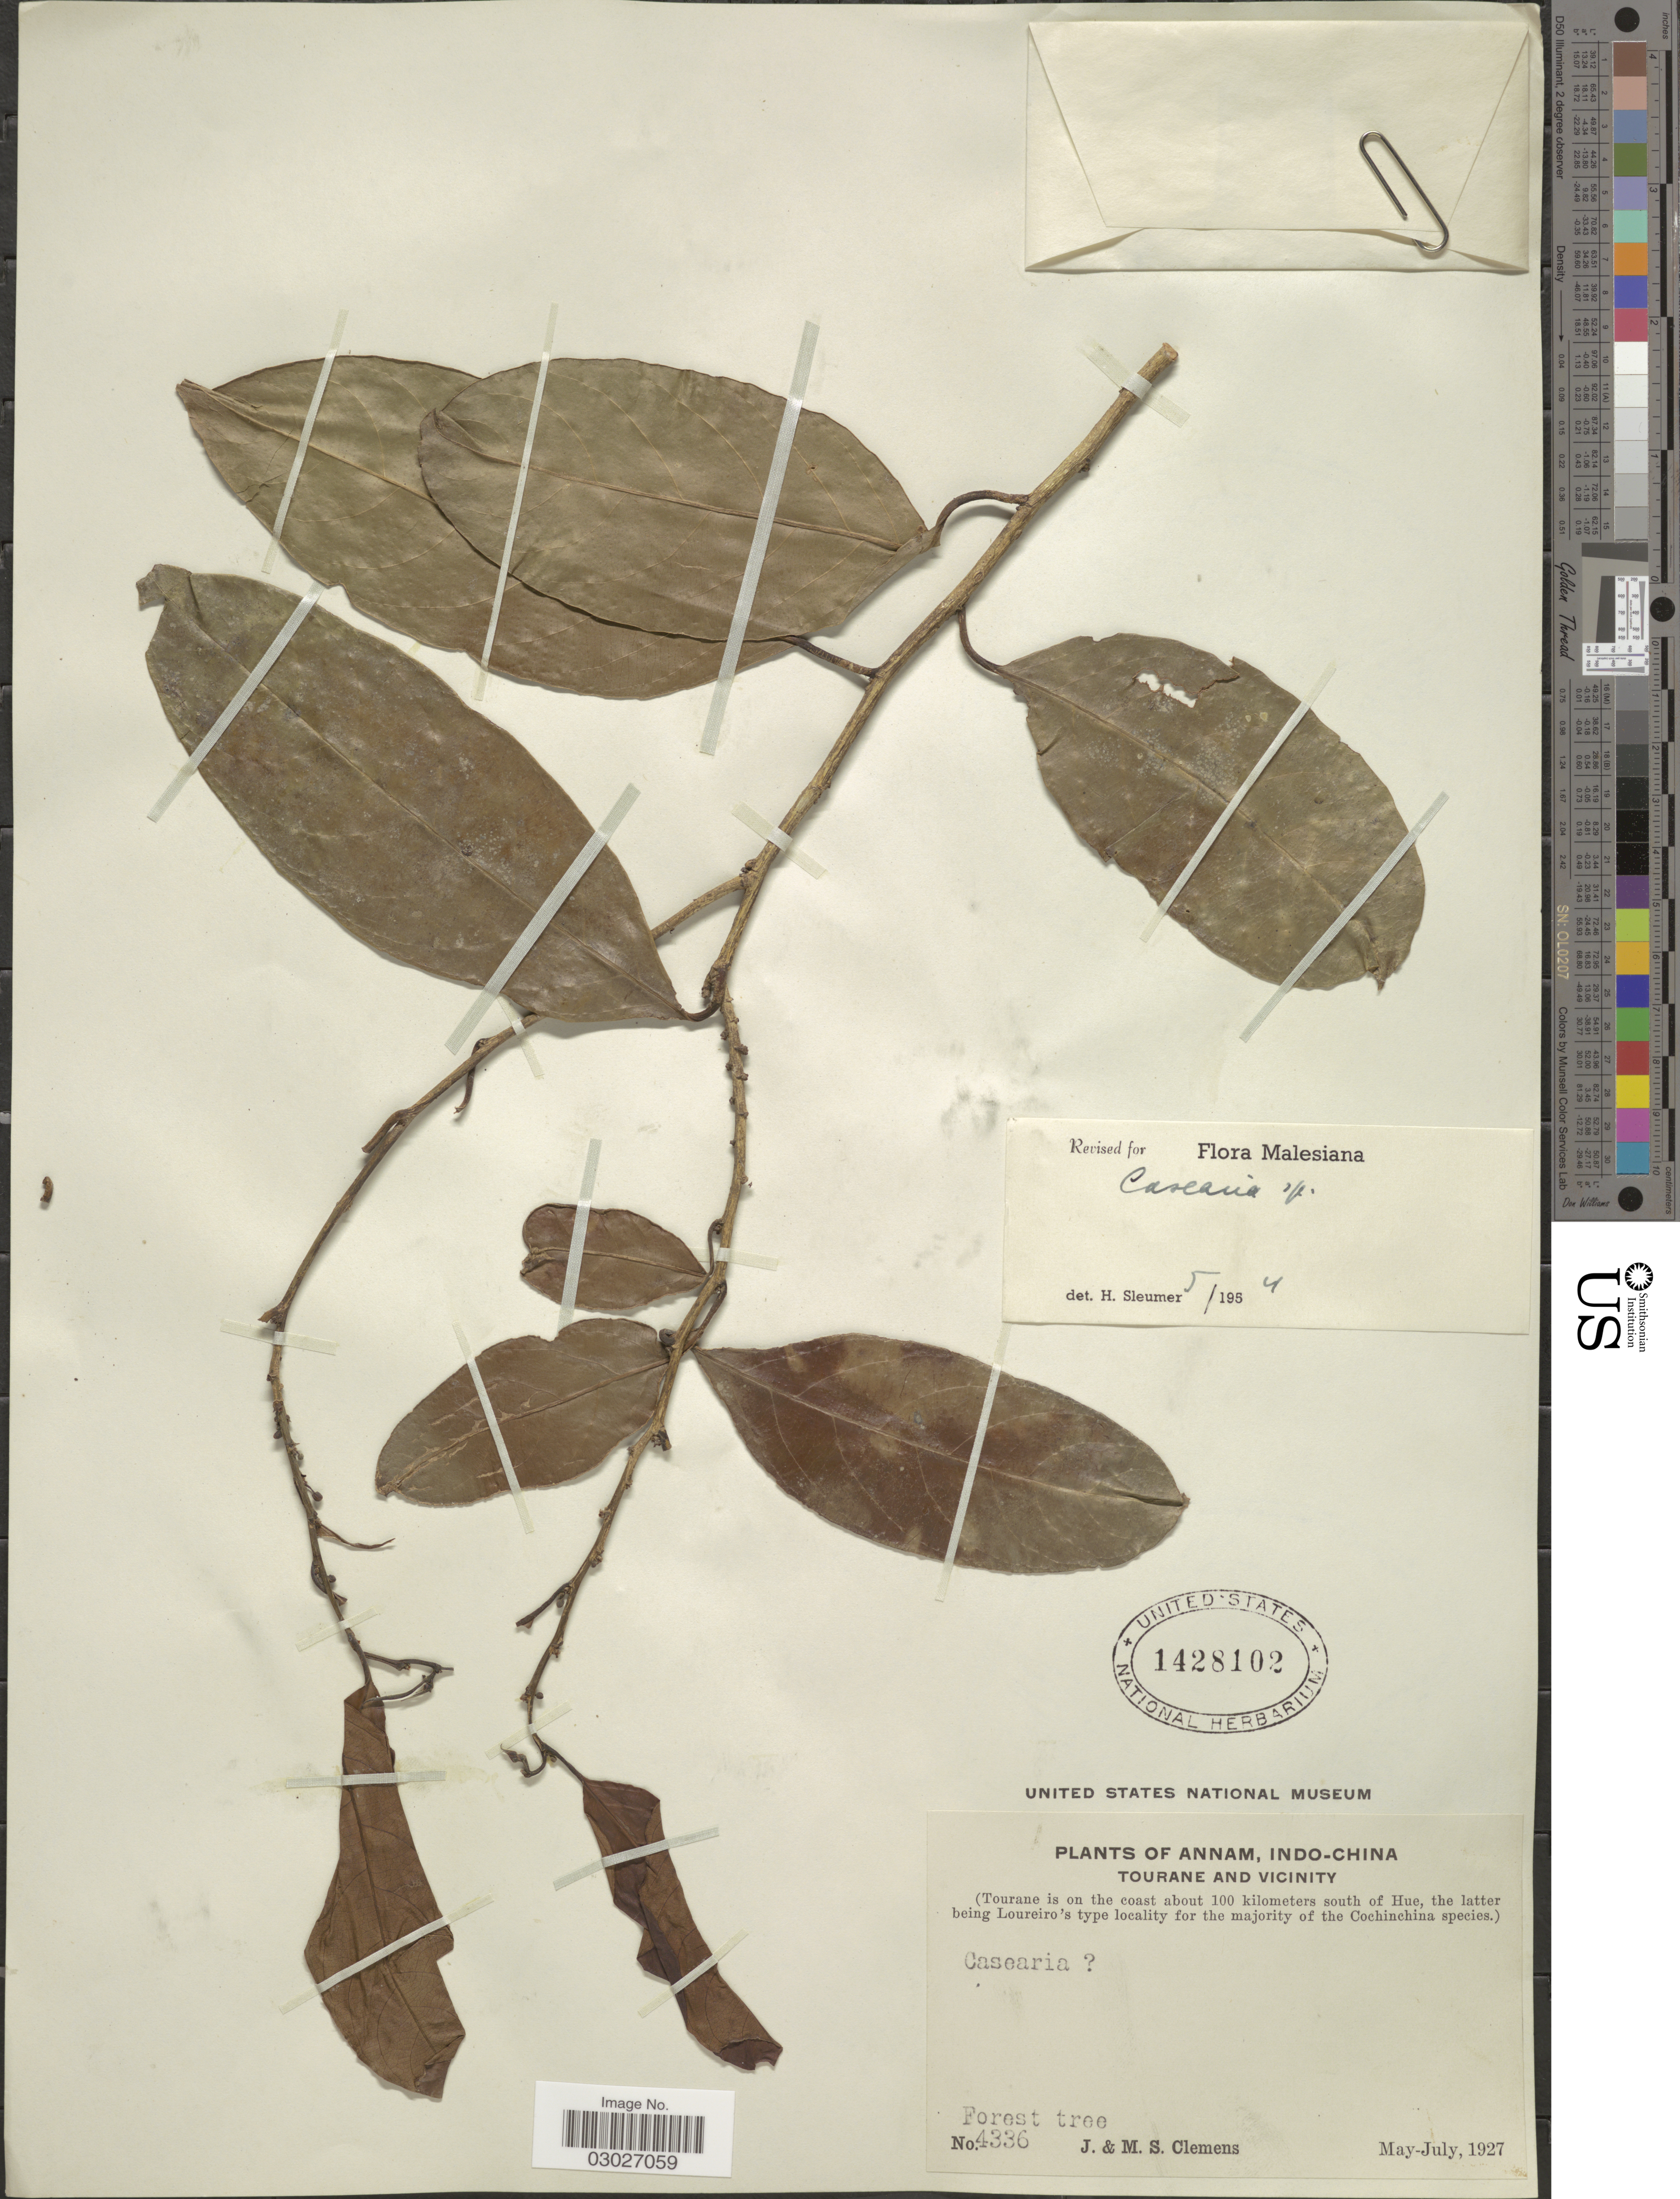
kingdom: Plantae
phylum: Tracheophyta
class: Magnoliopsida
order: Malpighiales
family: Salicaceae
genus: Casearia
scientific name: Casearia sp.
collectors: J. Clemens & M. S. Clemens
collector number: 4336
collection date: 1927-05/1927-07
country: Vietnam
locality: Annam, Indo-China. Tourane and vicinity (Tourane is on the coast about 100 kilometers south of Hue.).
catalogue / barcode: US 1428102